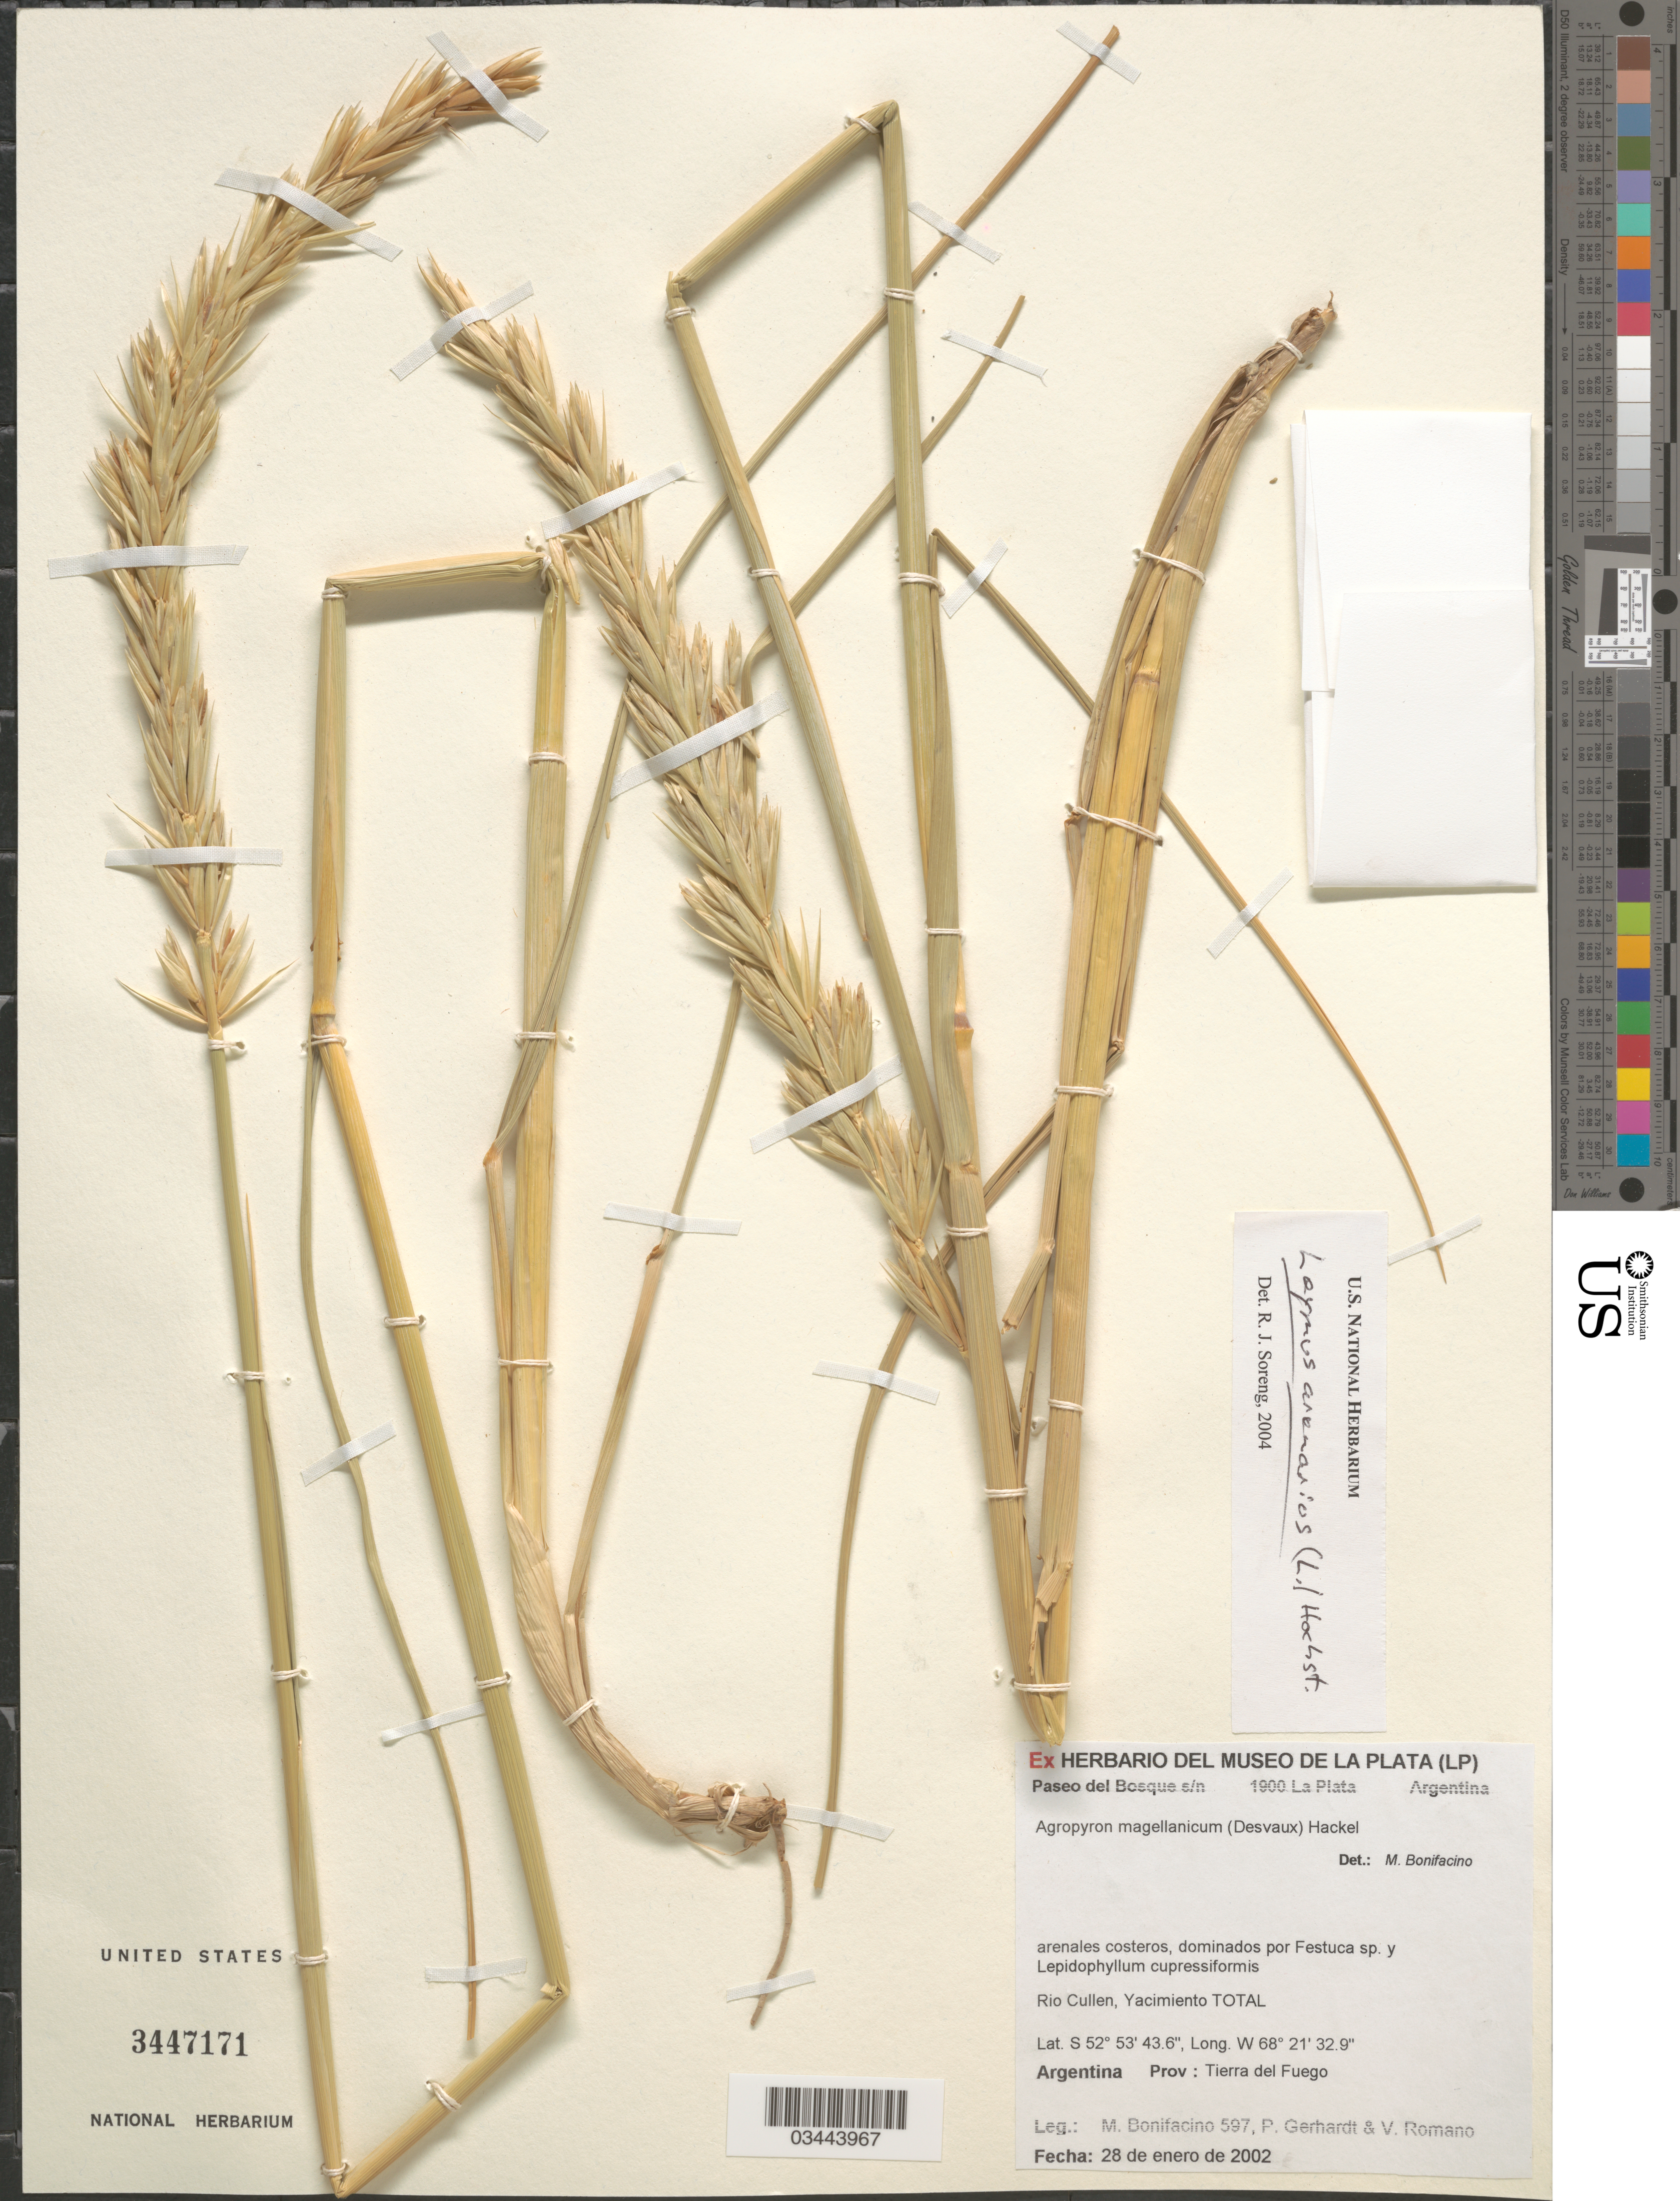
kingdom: Plantae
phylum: Tracheophyta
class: Liliopsida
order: Poales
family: Poaceae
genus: Leymus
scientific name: Leymus arenarius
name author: (L.) Hochst.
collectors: M. Bonifacino, P. Gerhardt & V. Romano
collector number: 597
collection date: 2002-01-28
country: Argentina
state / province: Tierra del Fuego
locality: Rio Cullen, Yacimiento TOTAL.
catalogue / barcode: US 3447171